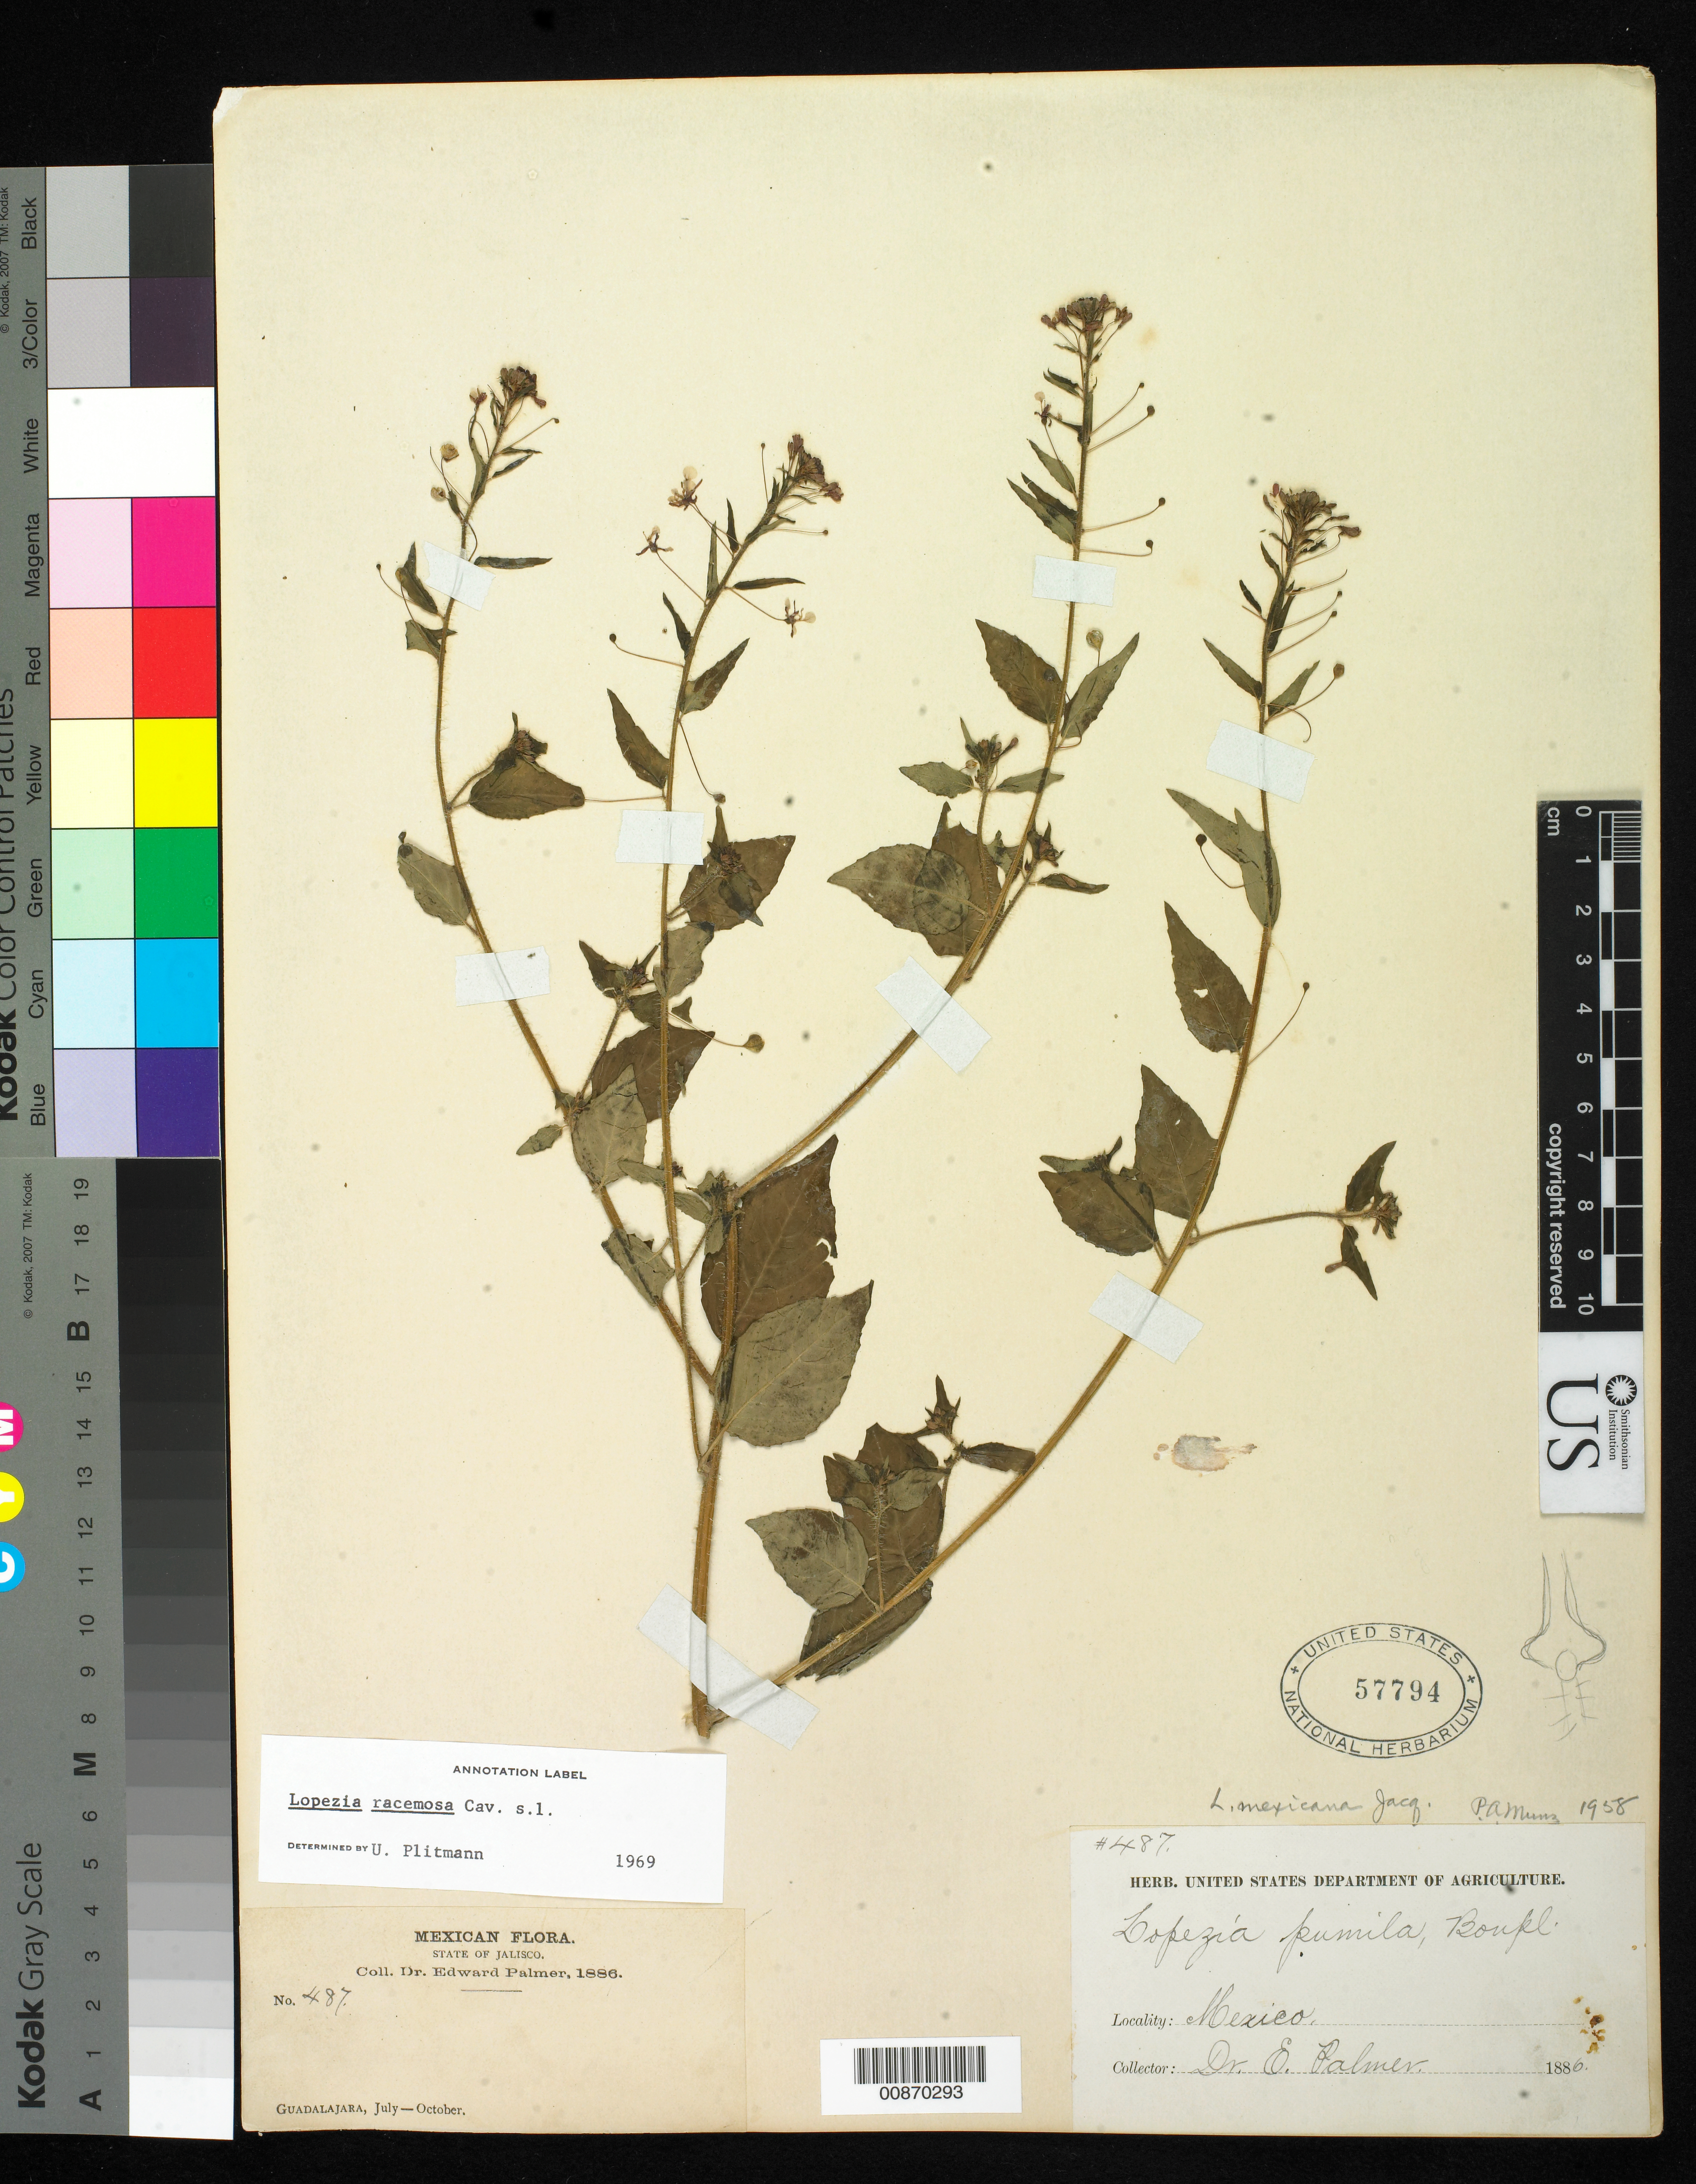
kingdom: Plantae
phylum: Tracheophyta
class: Magnoliopsida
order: Myrtales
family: Onagraceae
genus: Lopezia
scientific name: Lopezia racemosa subsp. racemosa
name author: Cav.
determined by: Wagner, W. L., (BOT), Smithsonian Institution - National Museum of Natural History (UNITED STATES)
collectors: E. Palmer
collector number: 487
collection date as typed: Jul 1886 to -- Oct 1886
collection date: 1886-07/1886-10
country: Mexico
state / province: Jalisco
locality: Guadalajara, Jalisco.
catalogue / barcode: US 57794